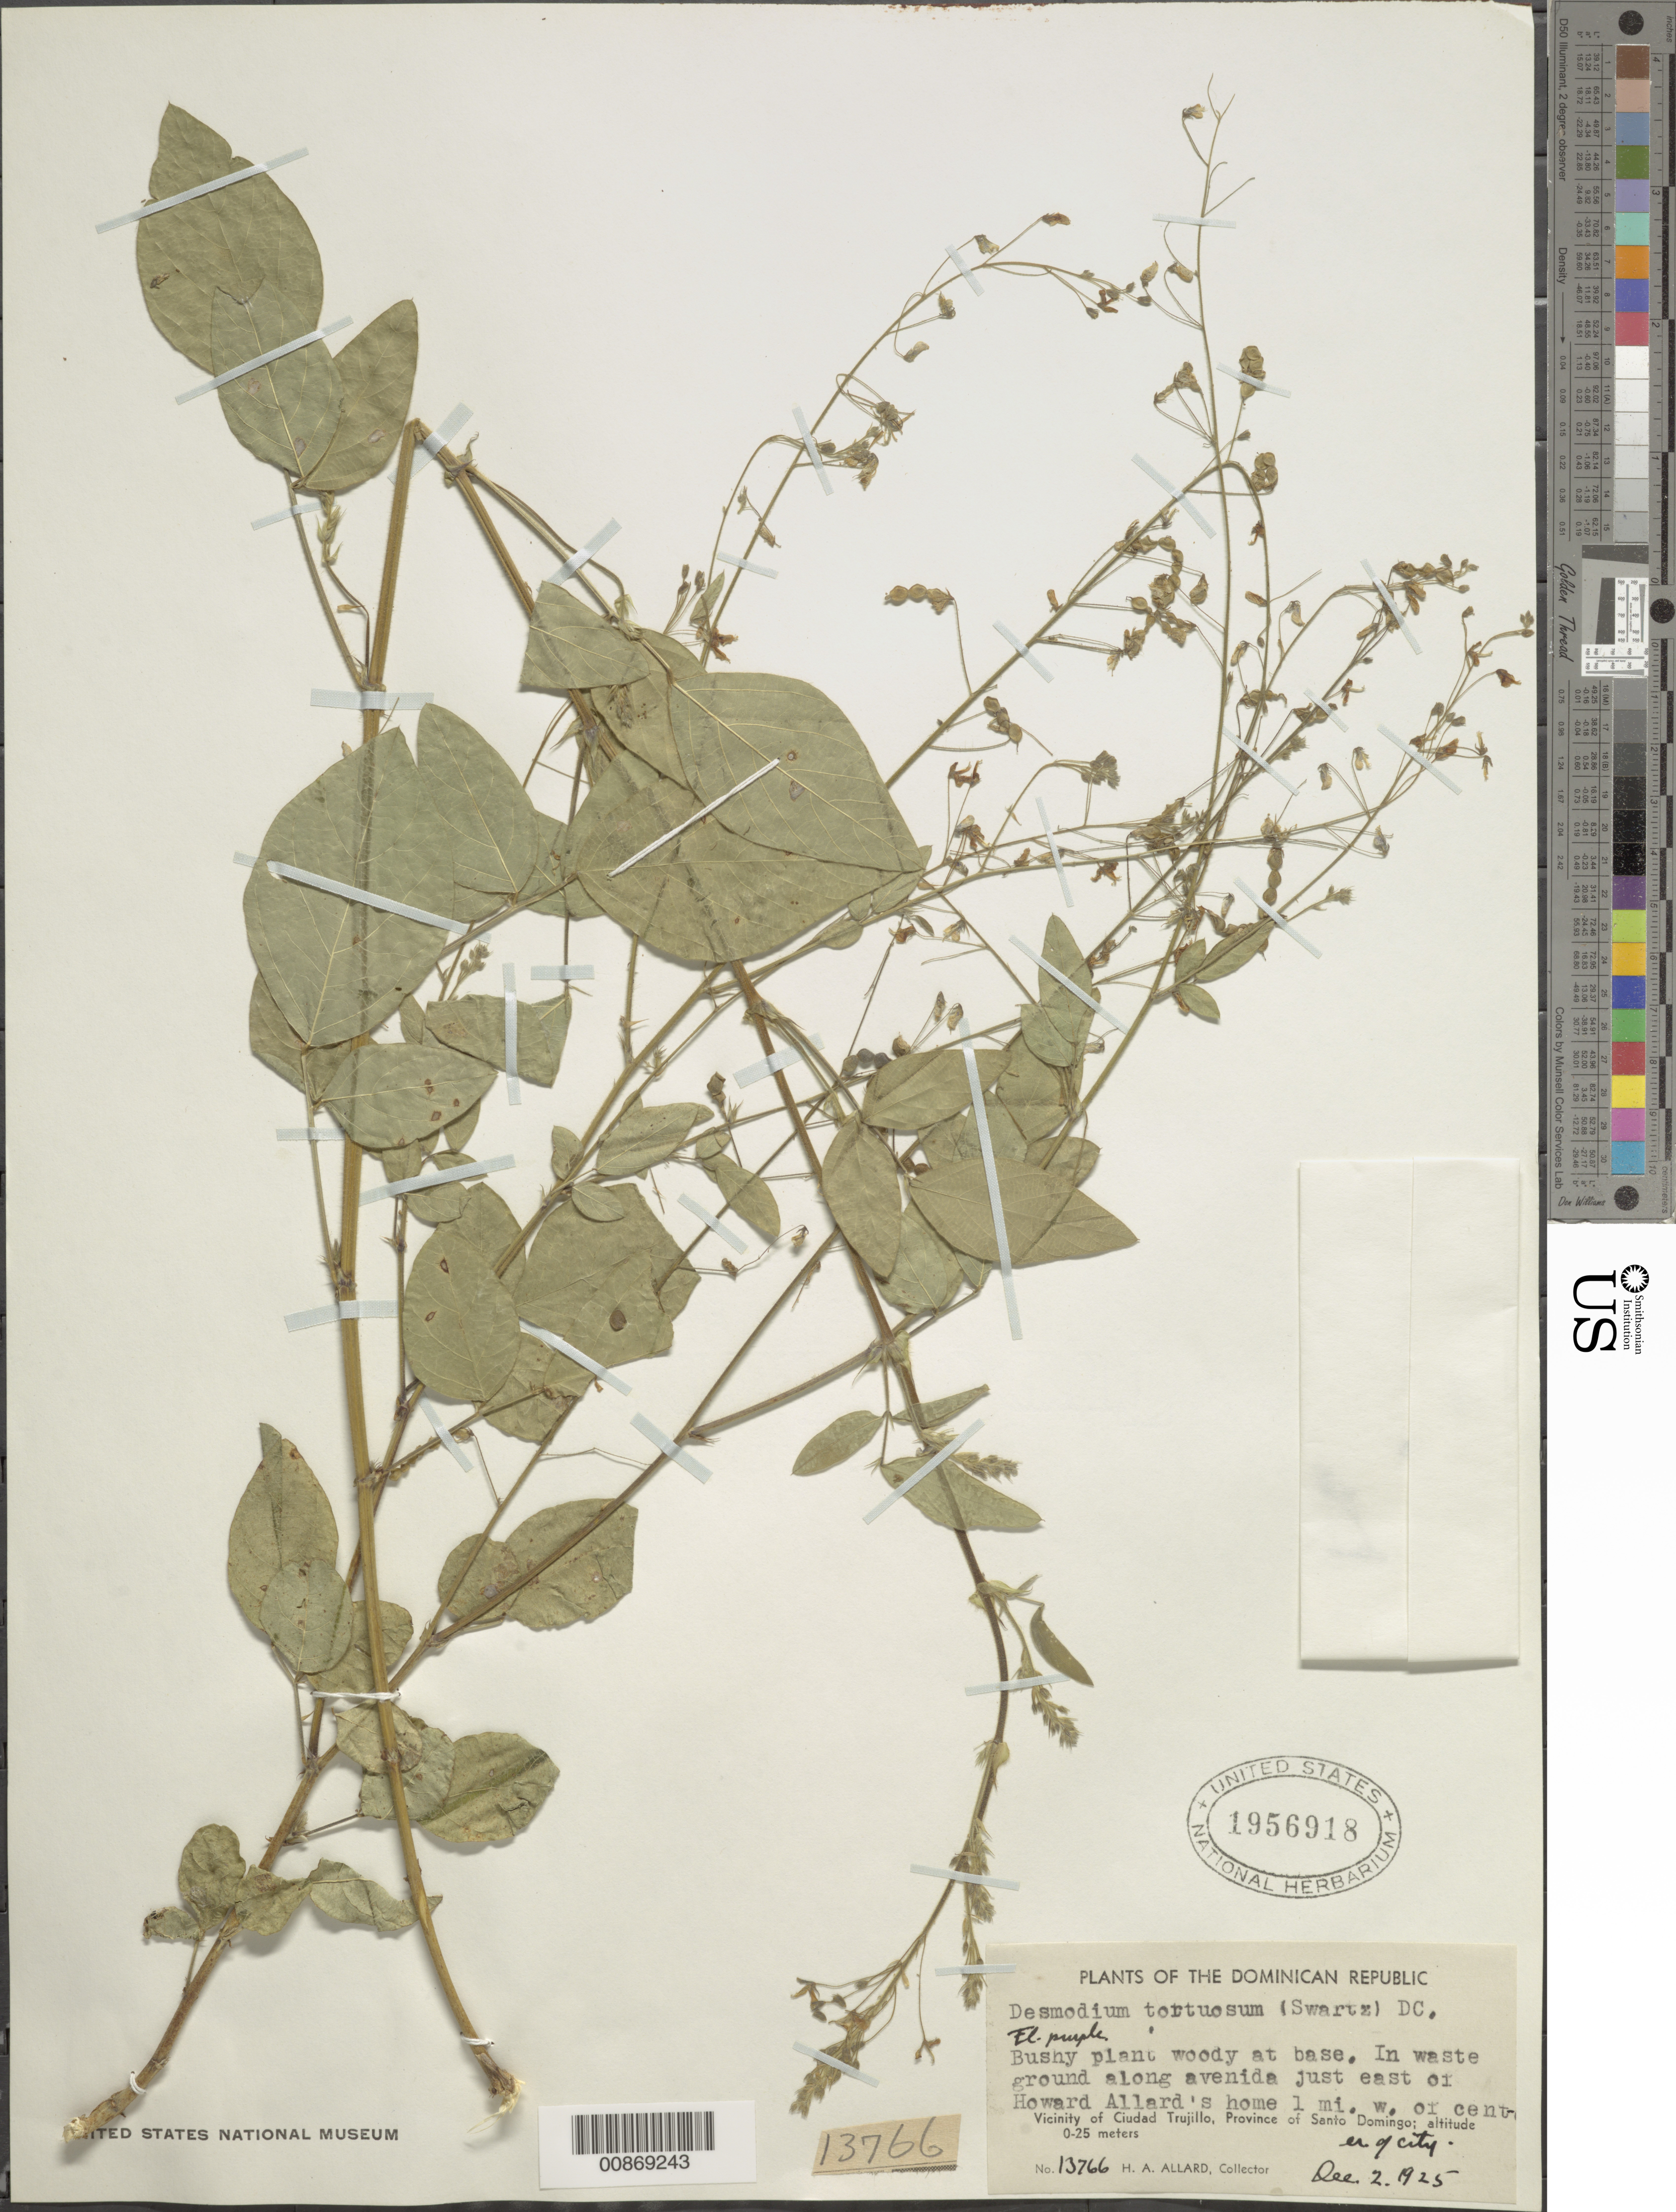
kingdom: Plantae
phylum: Tracheophyta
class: Magnoliopsida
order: Fabales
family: Fabaceae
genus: Desmodium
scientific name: Desmodium tortuosum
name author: (Sw.) DC.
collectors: H. A. Allard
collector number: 13766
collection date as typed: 02 Dec 1925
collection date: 1925-12-02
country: Dominican Republic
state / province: Distrito Nacional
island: Hispaniola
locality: Vicinity of Ciudad Trujillo, Province of Santo Domingo (obsolete). In waste ground along avenida just east of Howard Allard's home, 1 mi. W of center of city.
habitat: Waste ground.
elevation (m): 0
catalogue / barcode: US 1956918